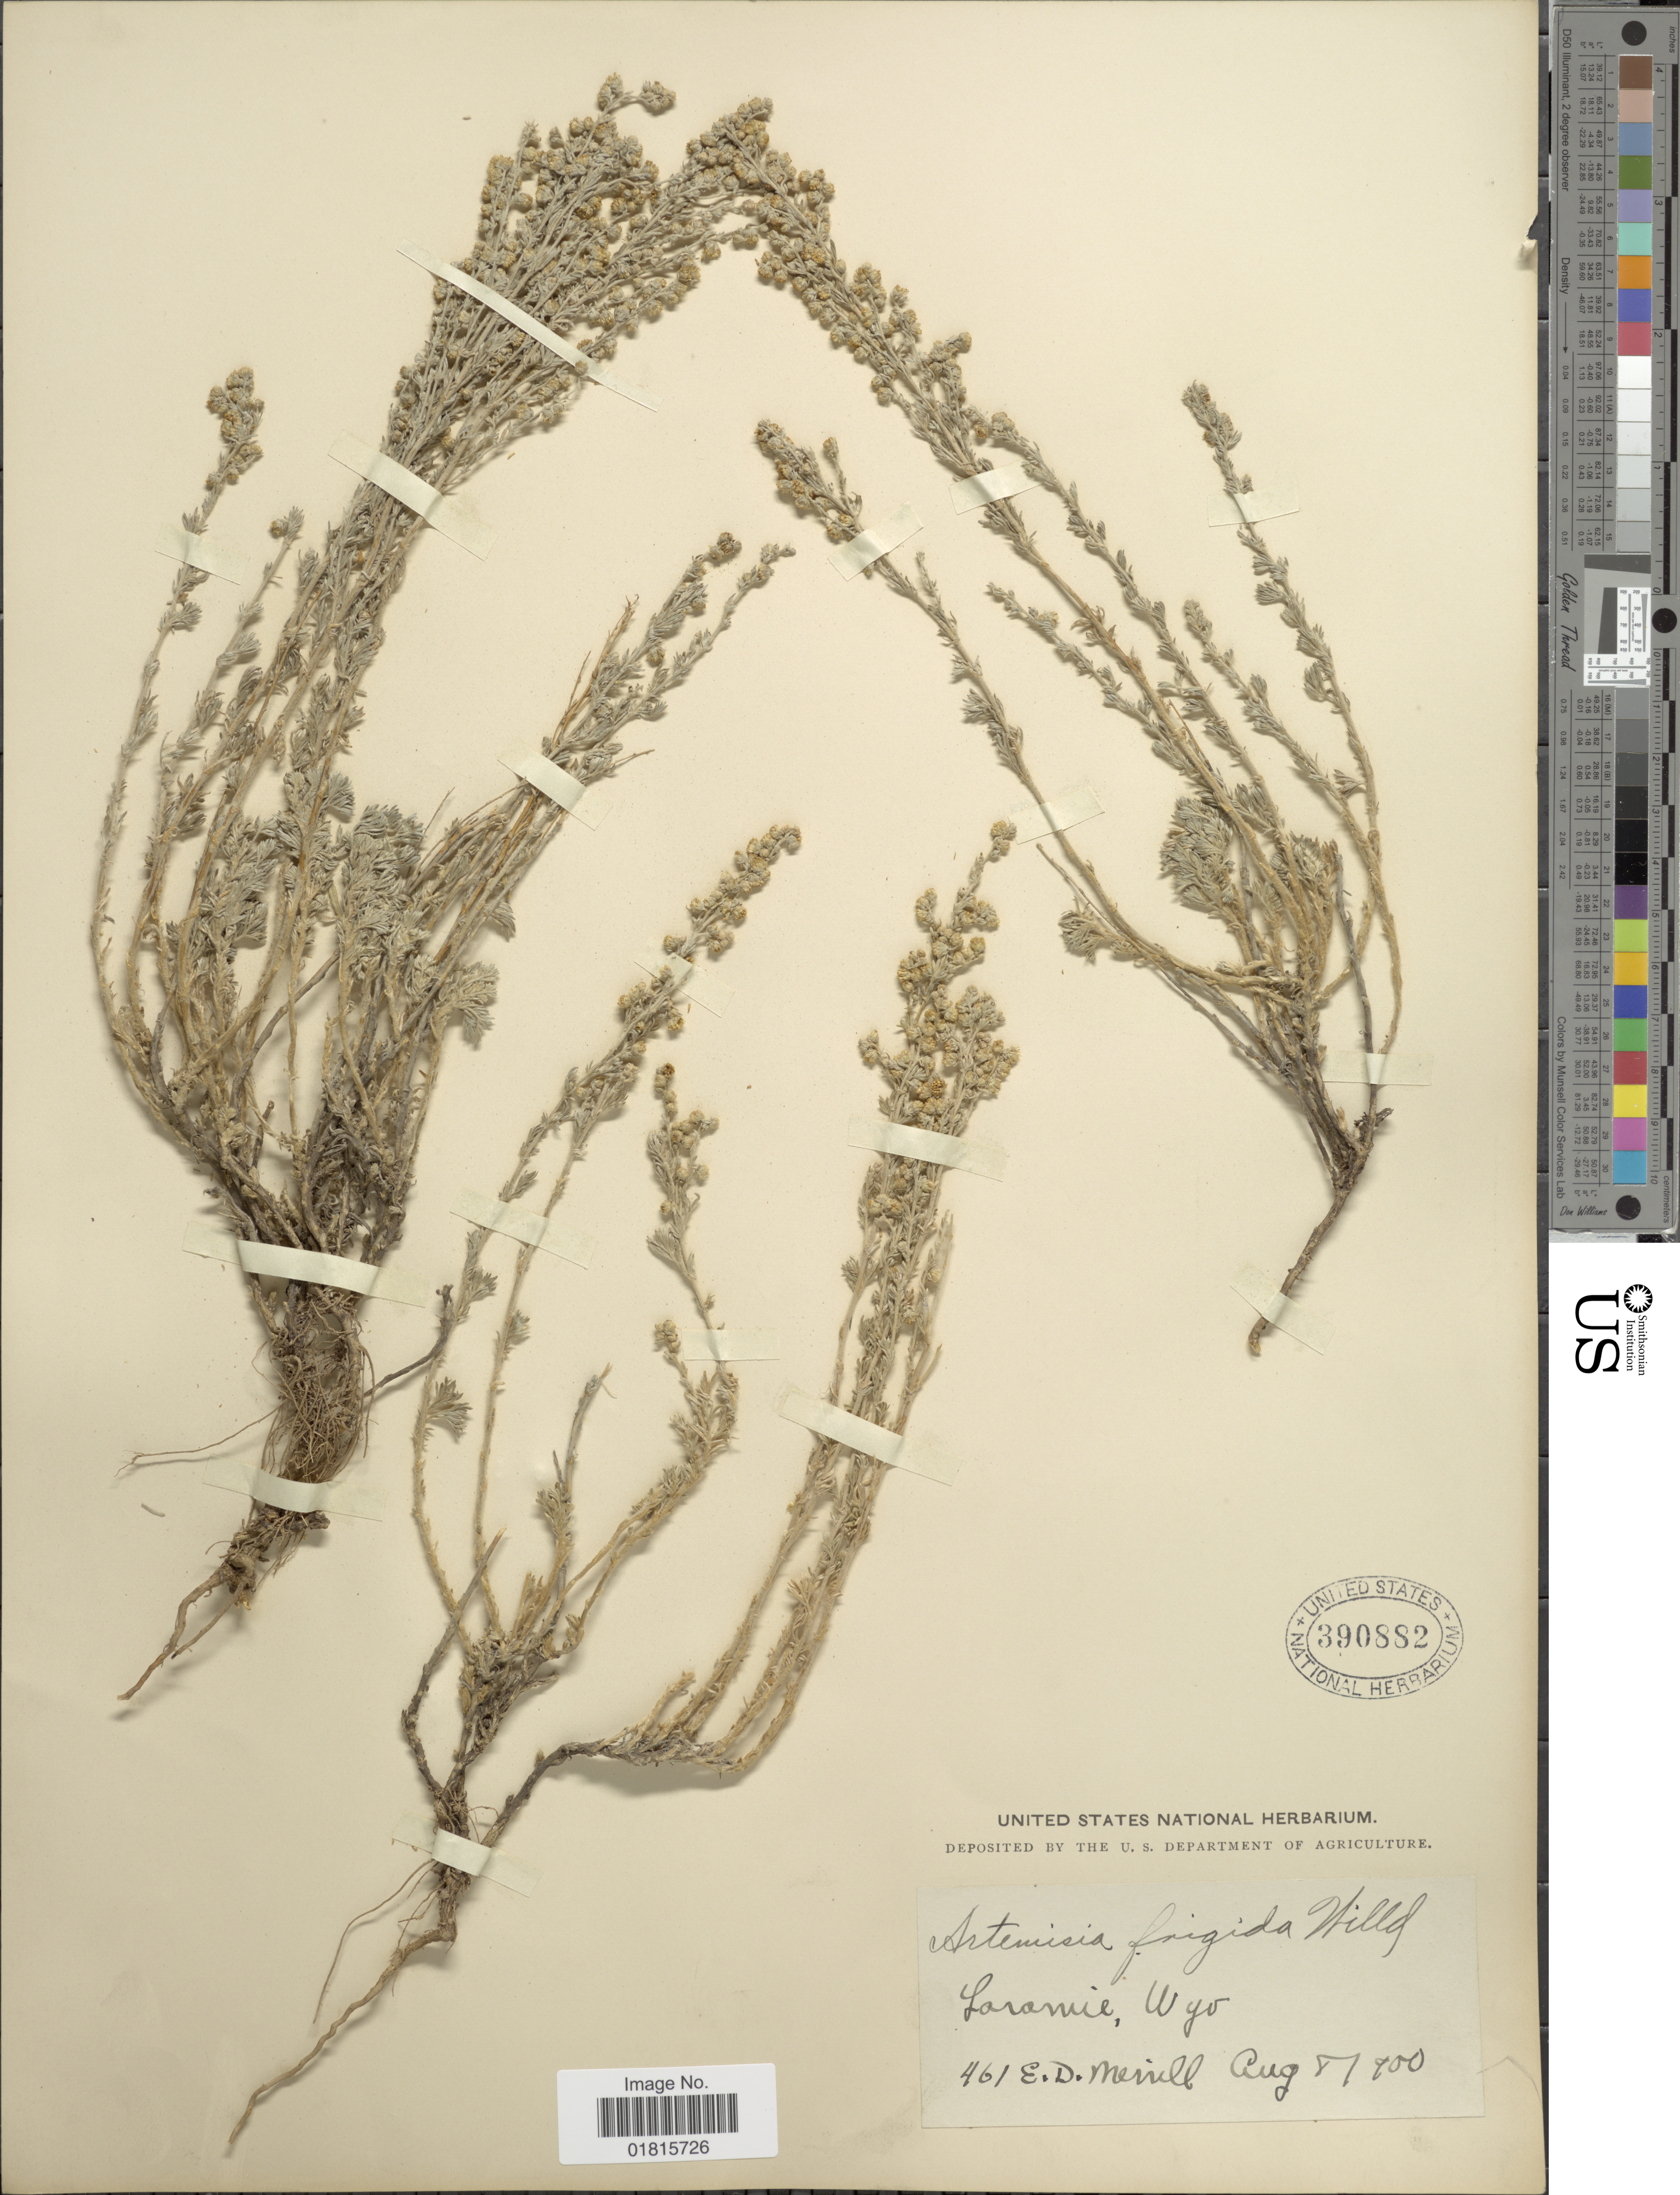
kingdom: Plantae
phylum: Tracheophyta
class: Magnoliopsida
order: Asterales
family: Asteraceae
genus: Artemisia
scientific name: Artemisia frigida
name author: Willd.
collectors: E. D. Merrill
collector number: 461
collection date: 1900-08-08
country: United States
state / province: Wyoming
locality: Laramie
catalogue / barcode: US 390882